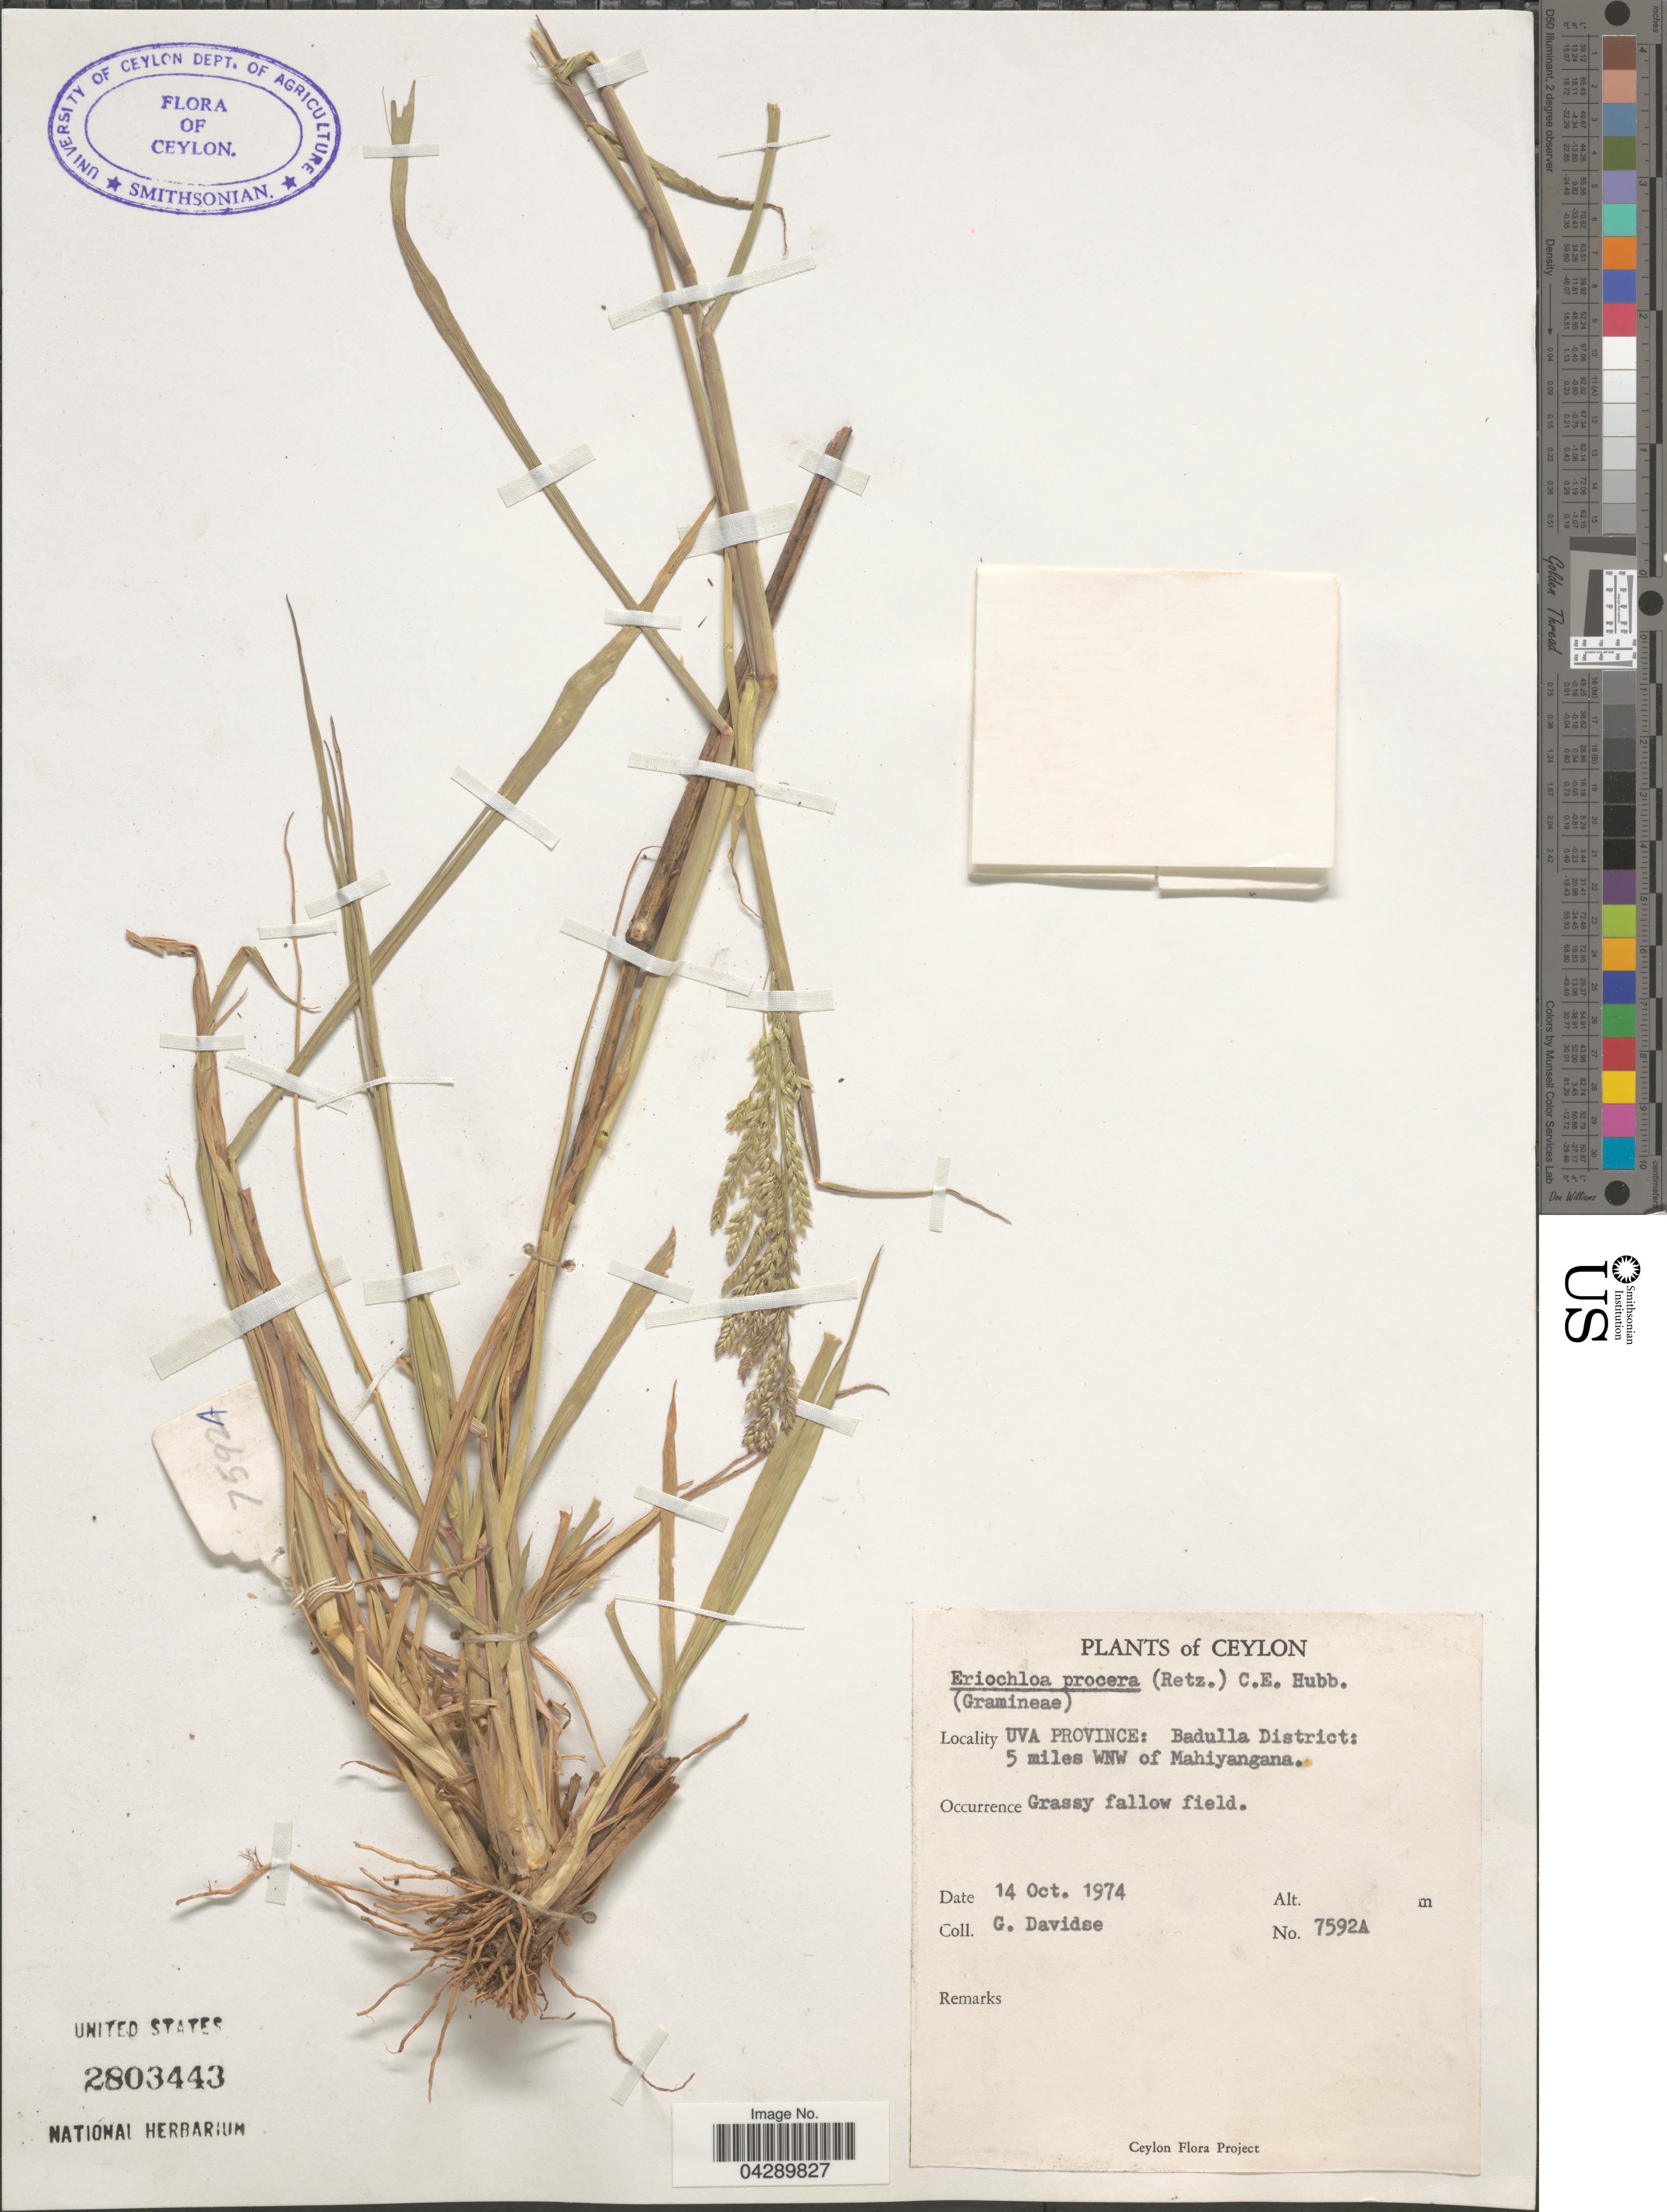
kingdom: Plantae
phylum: Tracheophyta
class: Liliopsida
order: Poales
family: Poaceae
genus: Eriochloa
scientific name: Eriochloa procera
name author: (Retz.) C.E. Hubb.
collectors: G. Davidse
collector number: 7592A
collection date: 1974-10-14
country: Sri Lanka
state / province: Uva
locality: Ceylon. Badulla District: 5 miles WNW of Mahiyangana. Grassy fallow field.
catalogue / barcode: US 2803443